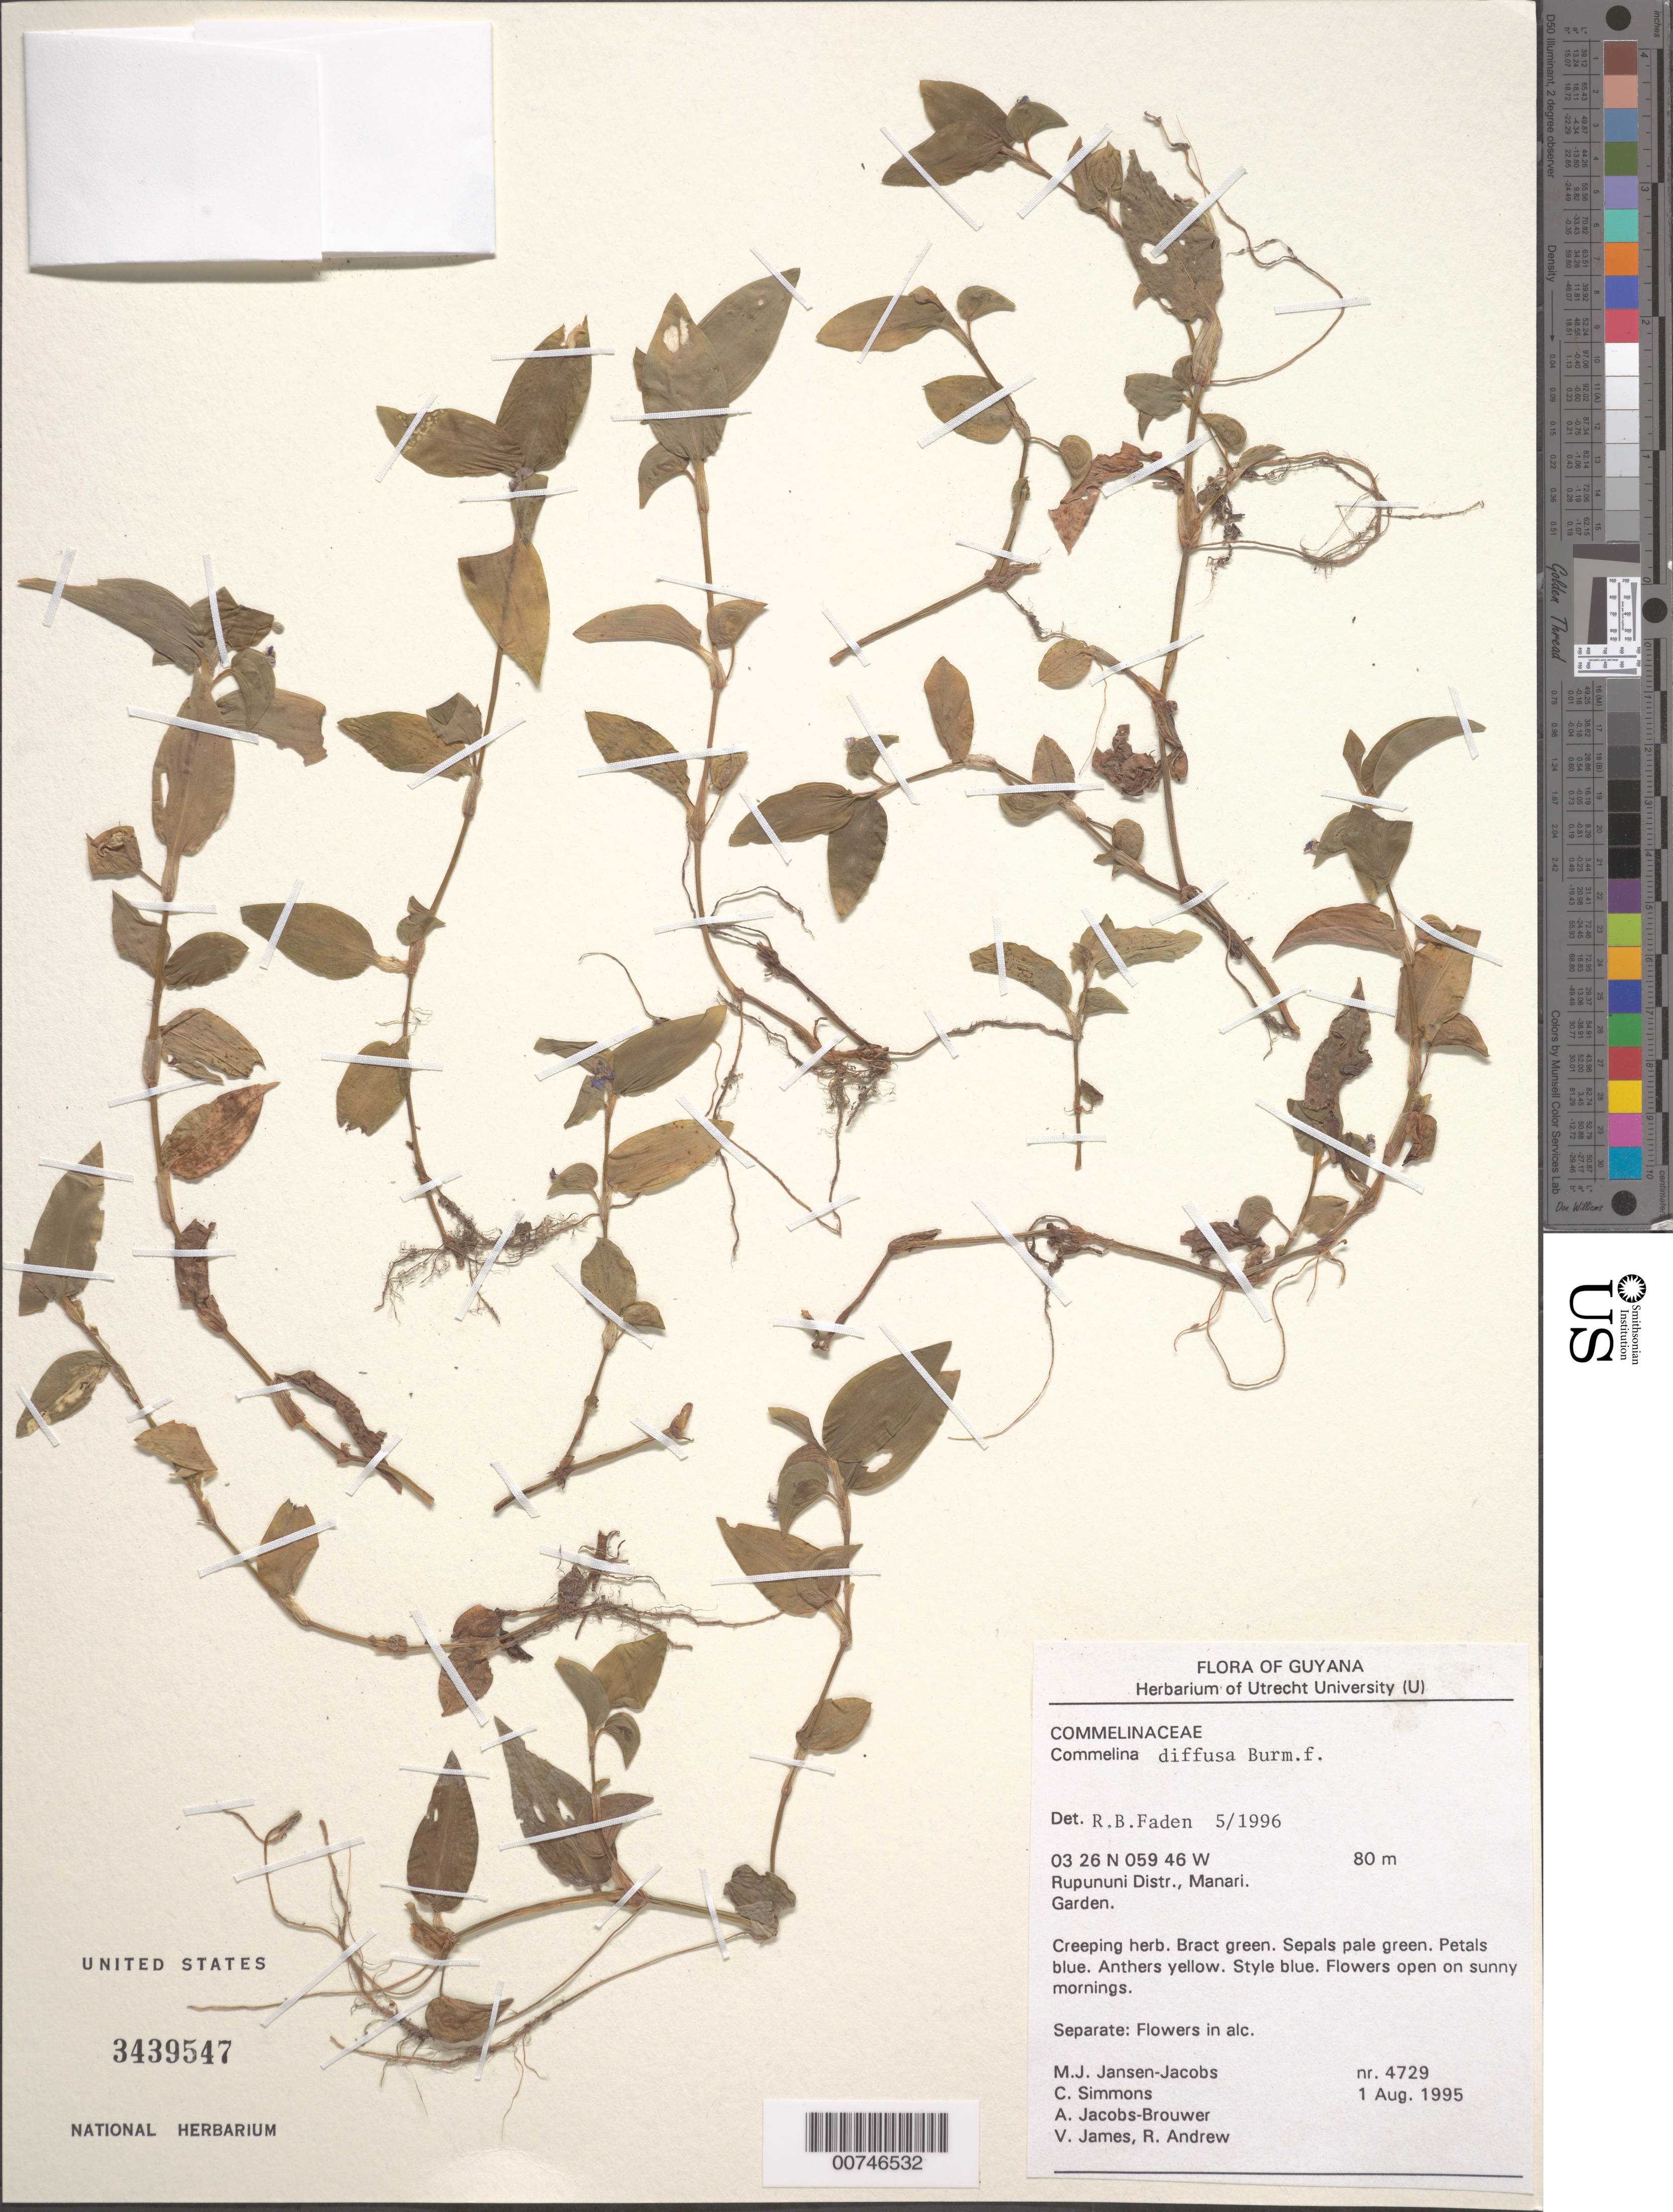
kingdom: Plantae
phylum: Tracheophyta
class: Liliopsida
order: Commelinales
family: Commelinaceae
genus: Commelina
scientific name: Commelina diffusa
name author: Burm. f.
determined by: Faden, Robert B., (US), Smithsonian Institution - National Museum of Natural History (UNITED STATES)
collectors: M. J. Jansen-Jacobs, C. Simons, A. Jacobs-Brouwer, M. James & R. Andrew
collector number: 4729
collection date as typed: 1-Aug-95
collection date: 1995-08-01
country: Guyana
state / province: U. Takutu-U. Essequibo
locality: Manari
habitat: Garden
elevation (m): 80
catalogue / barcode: US 3439547